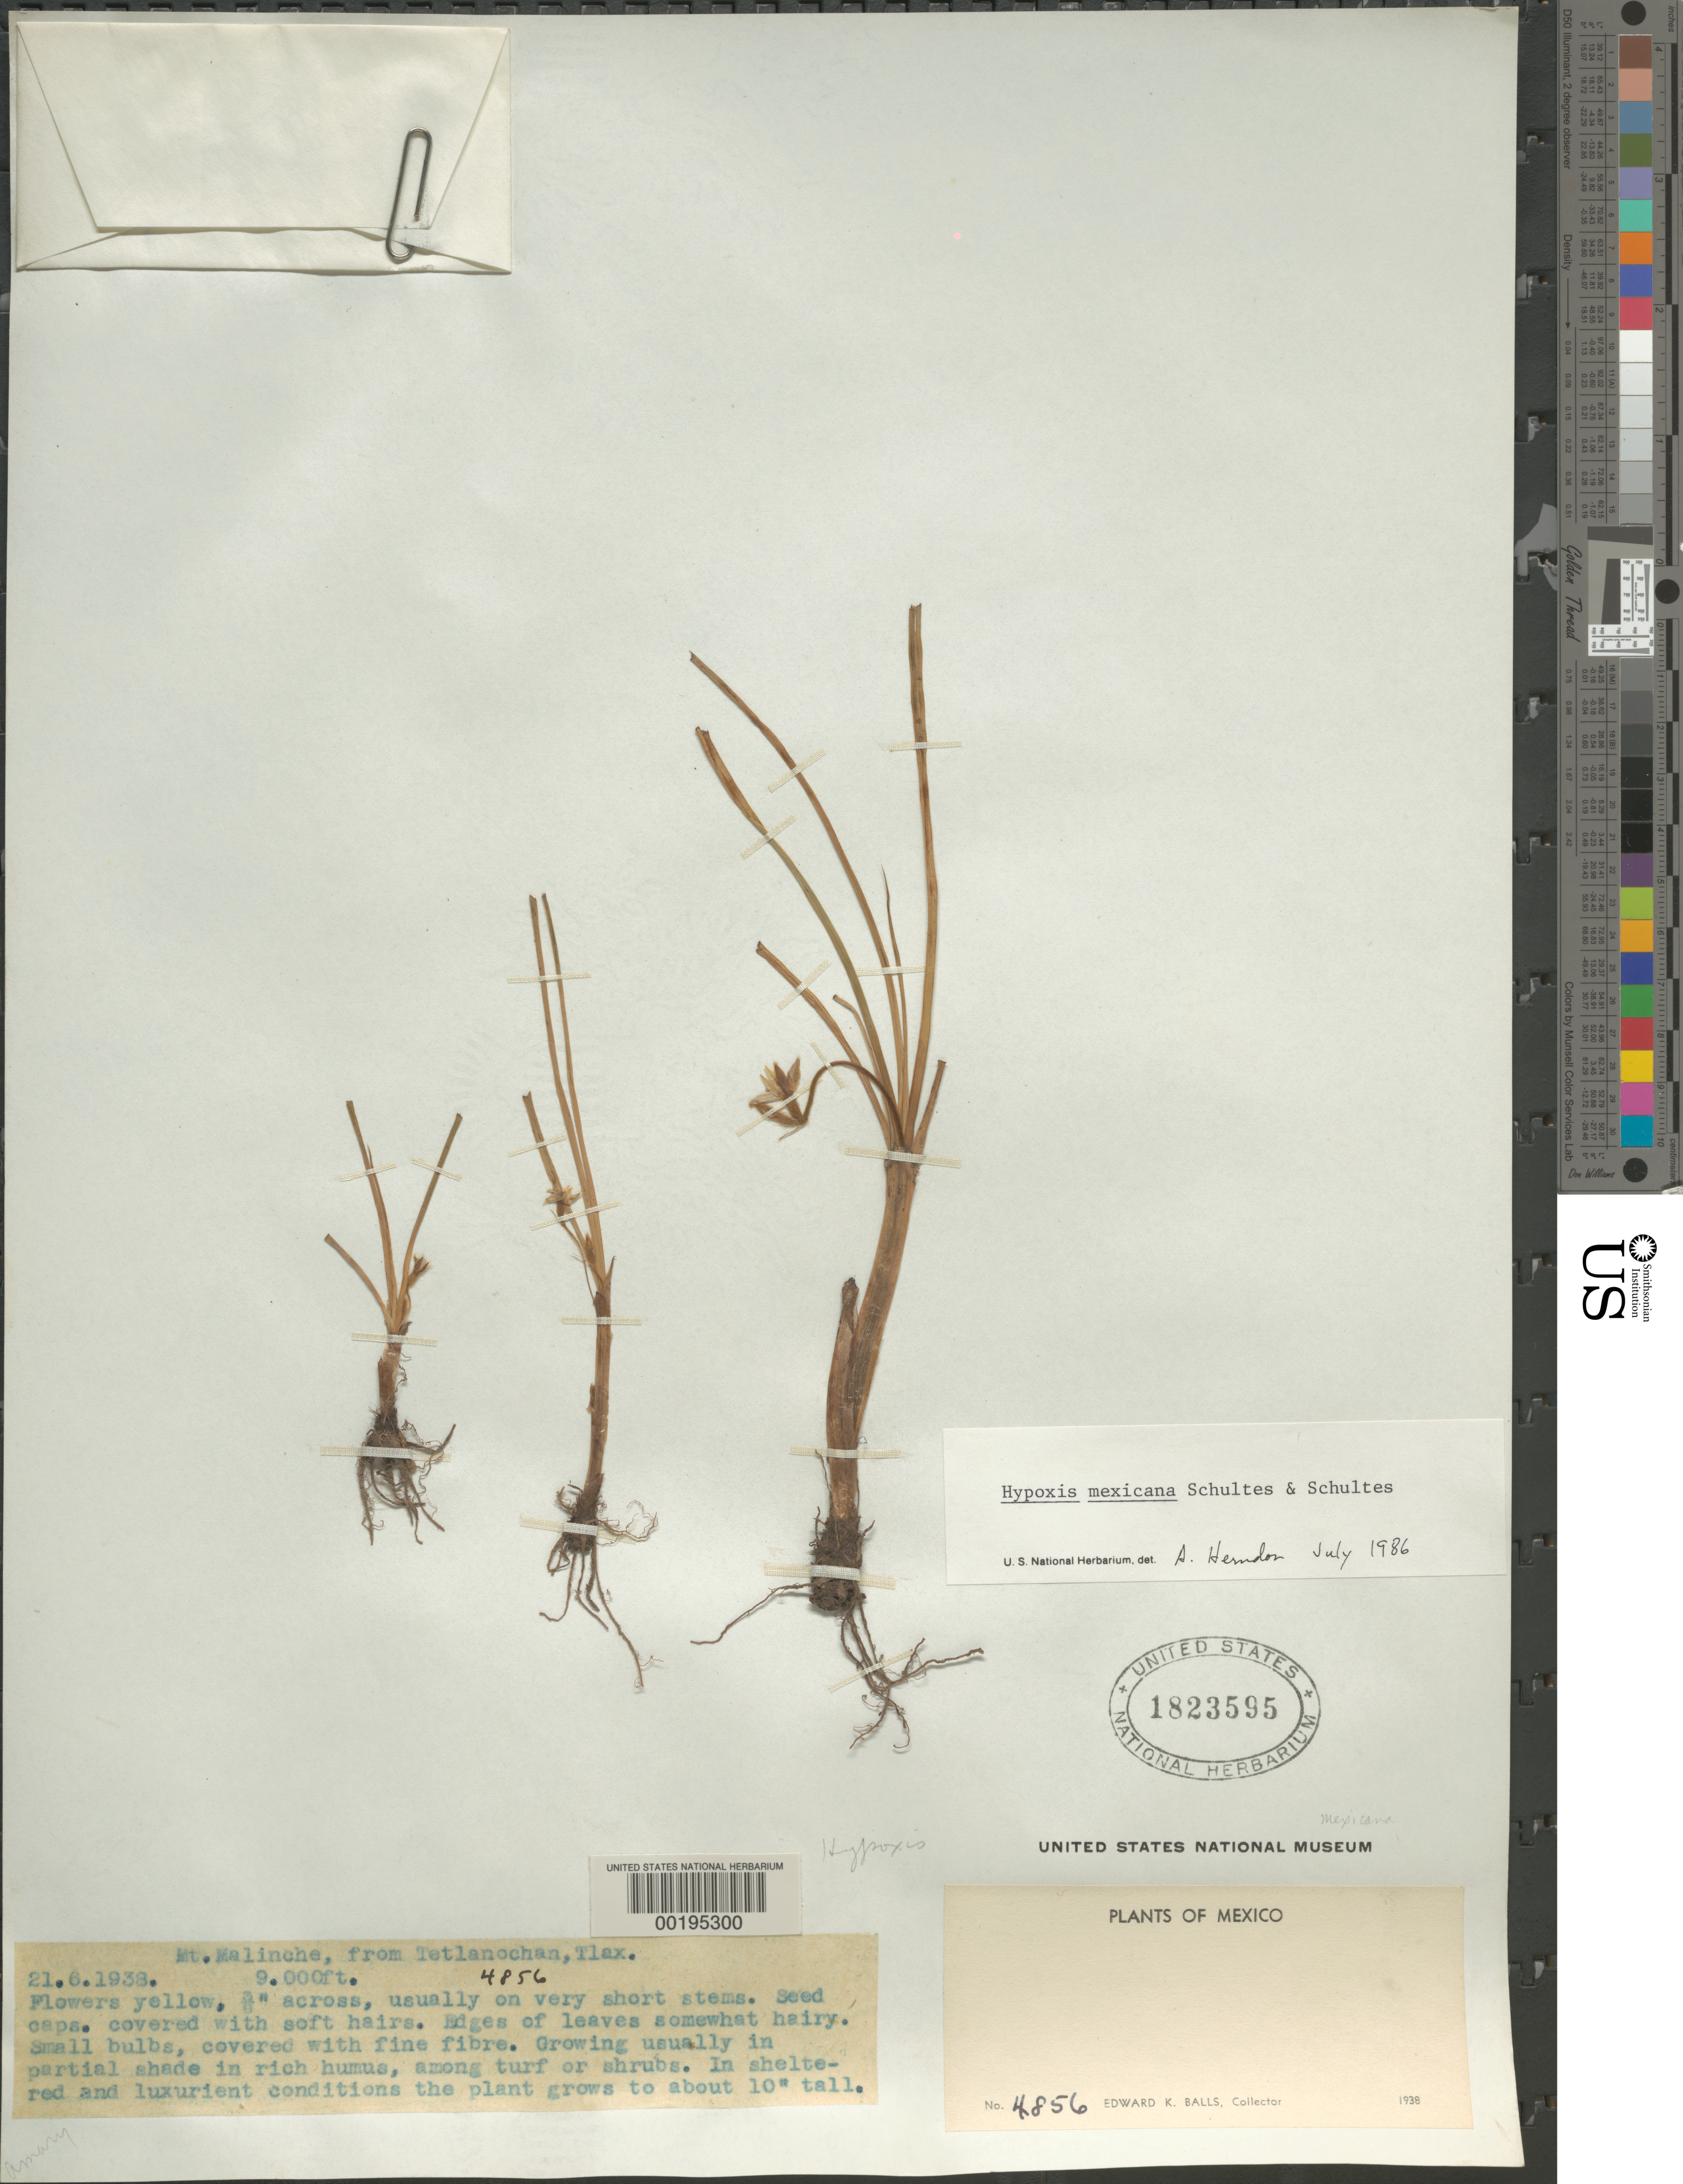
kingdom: Plantae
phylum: Tracheophyta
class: Liliopsida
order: Asparagales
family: Hypoxidaceae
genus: Hypoxis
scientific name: Hypoxis mexicana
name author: Schult. & Schult. f.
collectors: E. K. Balls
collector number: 4856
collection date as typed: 21 Jun 1938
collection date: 1938-06-21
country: Mexico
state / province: Tlaxcala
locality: Mt. malincha from tetlanochan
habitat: Partial shade in rich humus, among turf or shrubs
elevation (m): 2743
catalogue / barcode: US 1823595